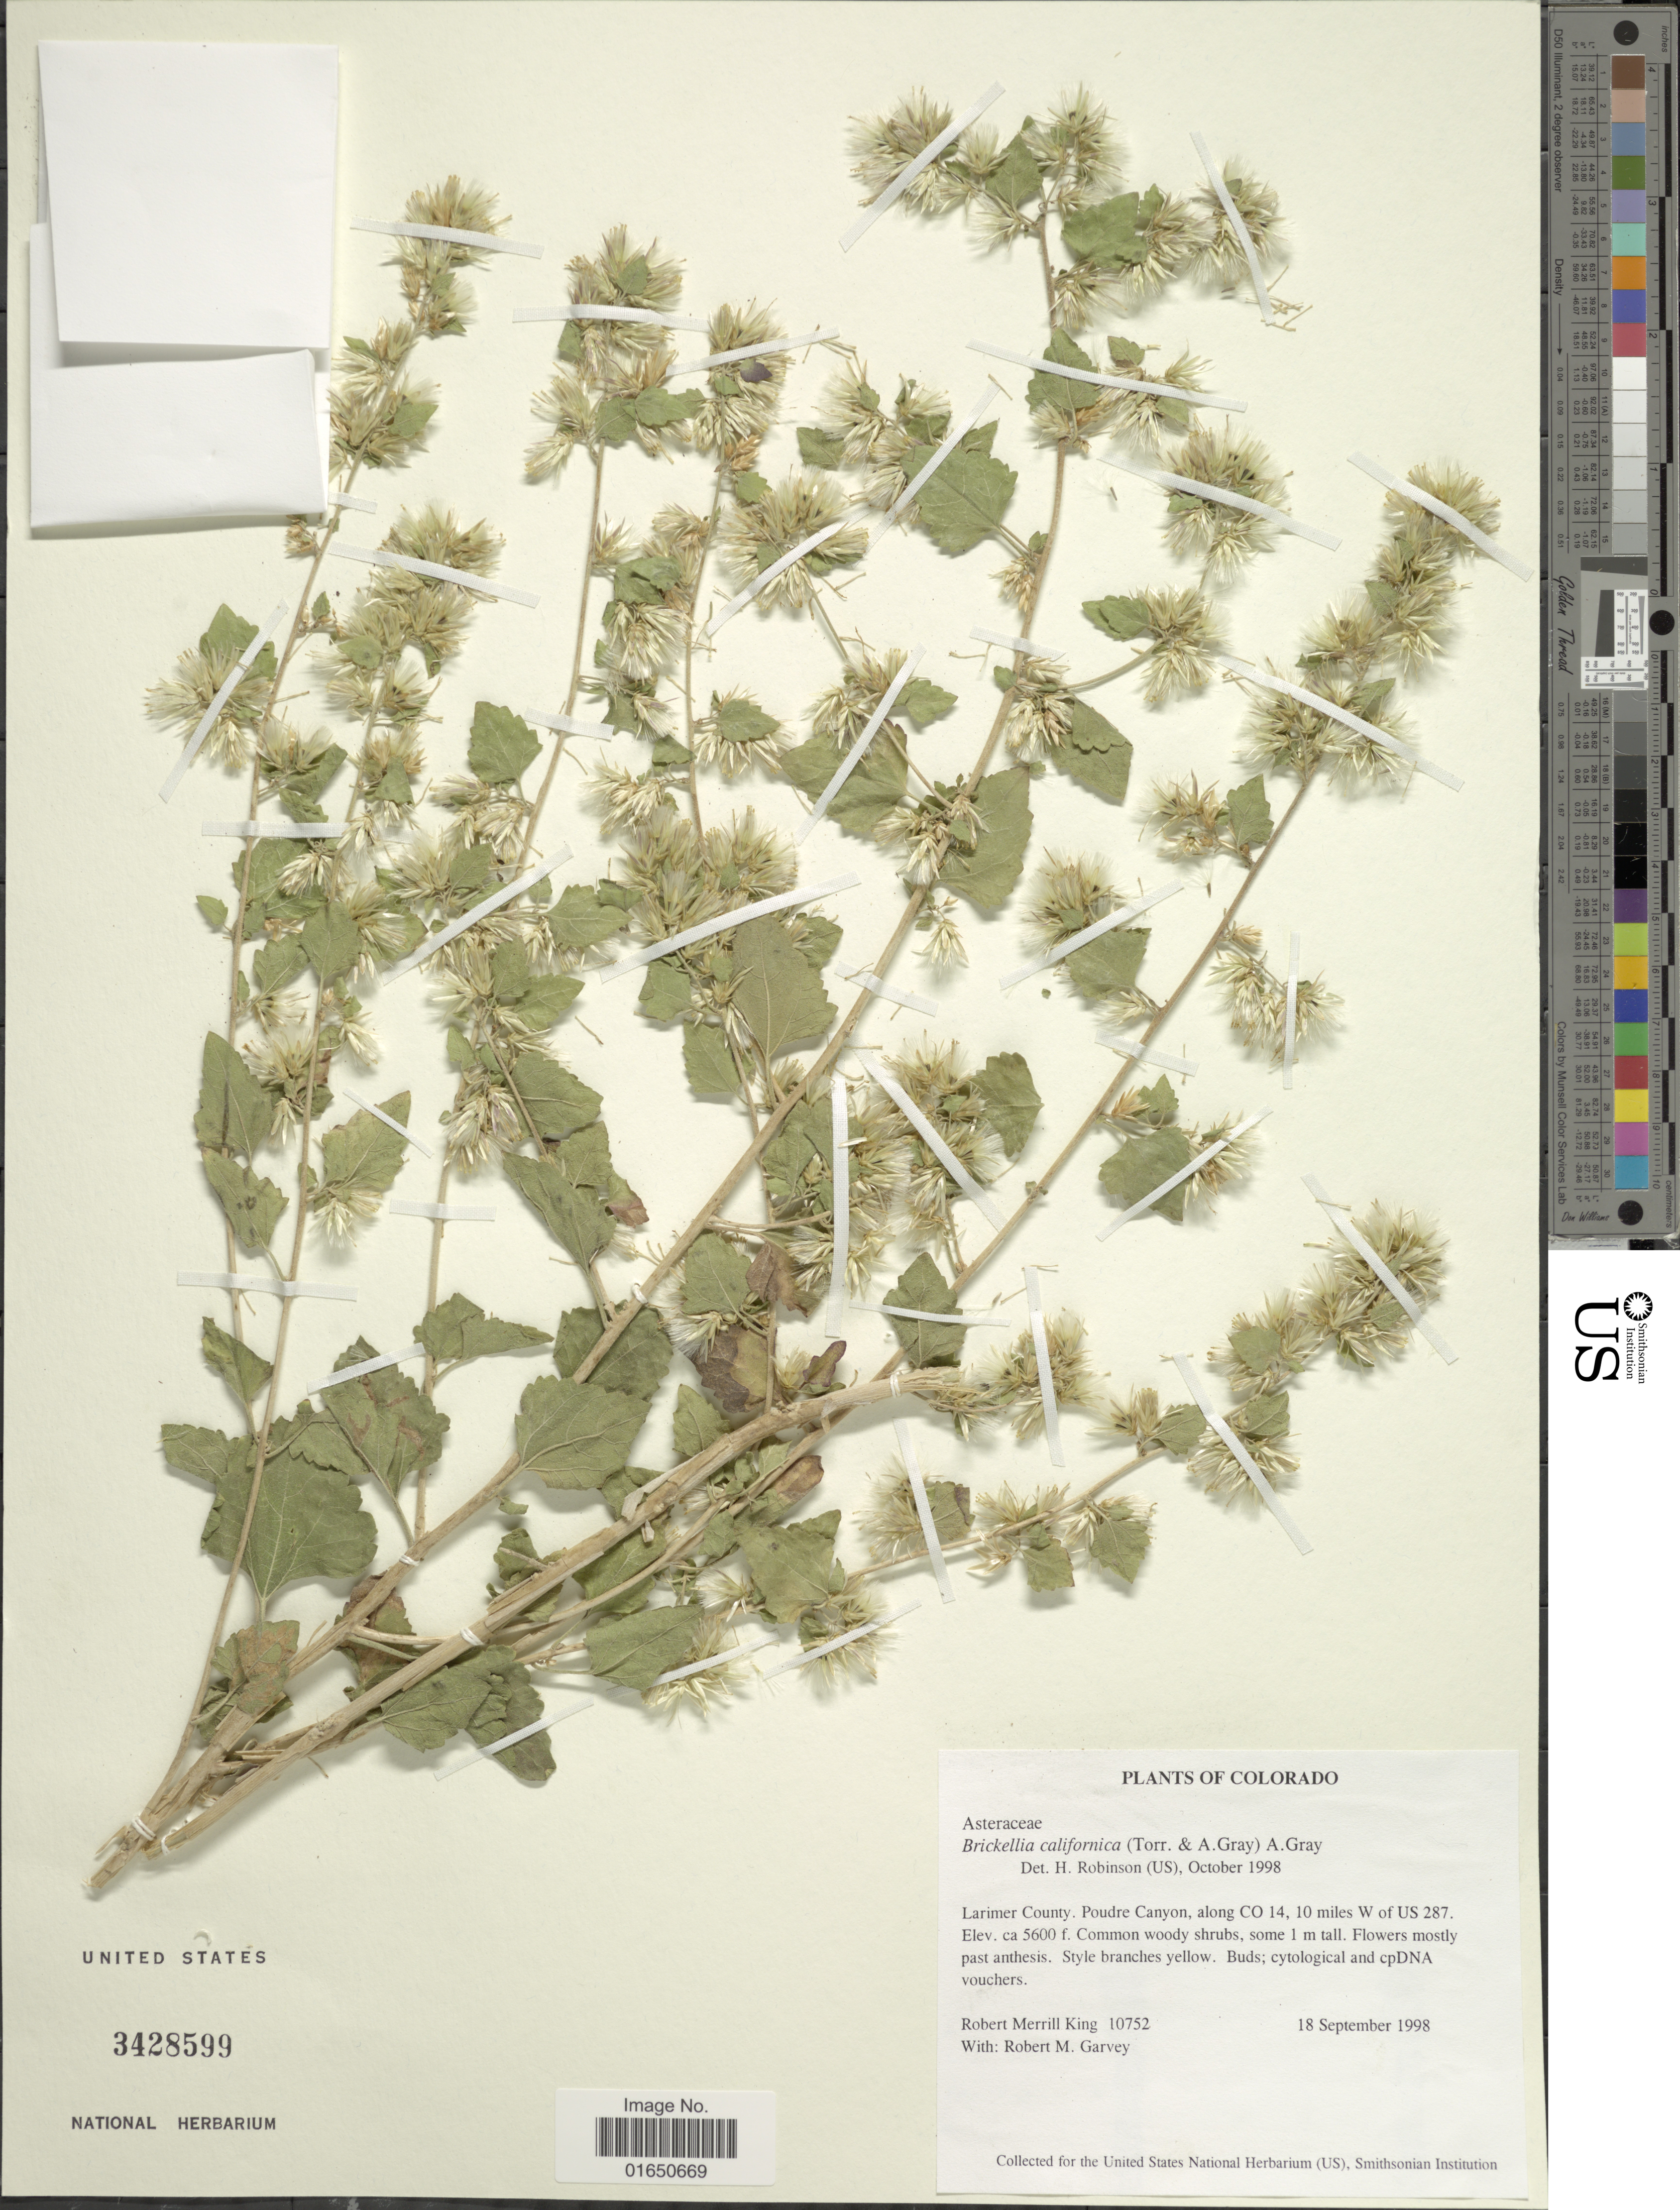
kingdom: Plantae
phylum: Tracheophyta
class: Magnoliopsida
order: Asterales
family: Asteraceae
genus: Brickellia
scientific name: Brickellia californica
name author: (Torr. & A. Gray) A. Gray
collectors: R. M. King & R. Garvey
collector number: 10752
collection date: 1998-09-18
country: United States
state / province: Colorado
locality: Larimer County. Poudre Canyon, along CO 14, 10 miles W of US 287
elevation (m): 1707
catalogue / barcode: US 3428599